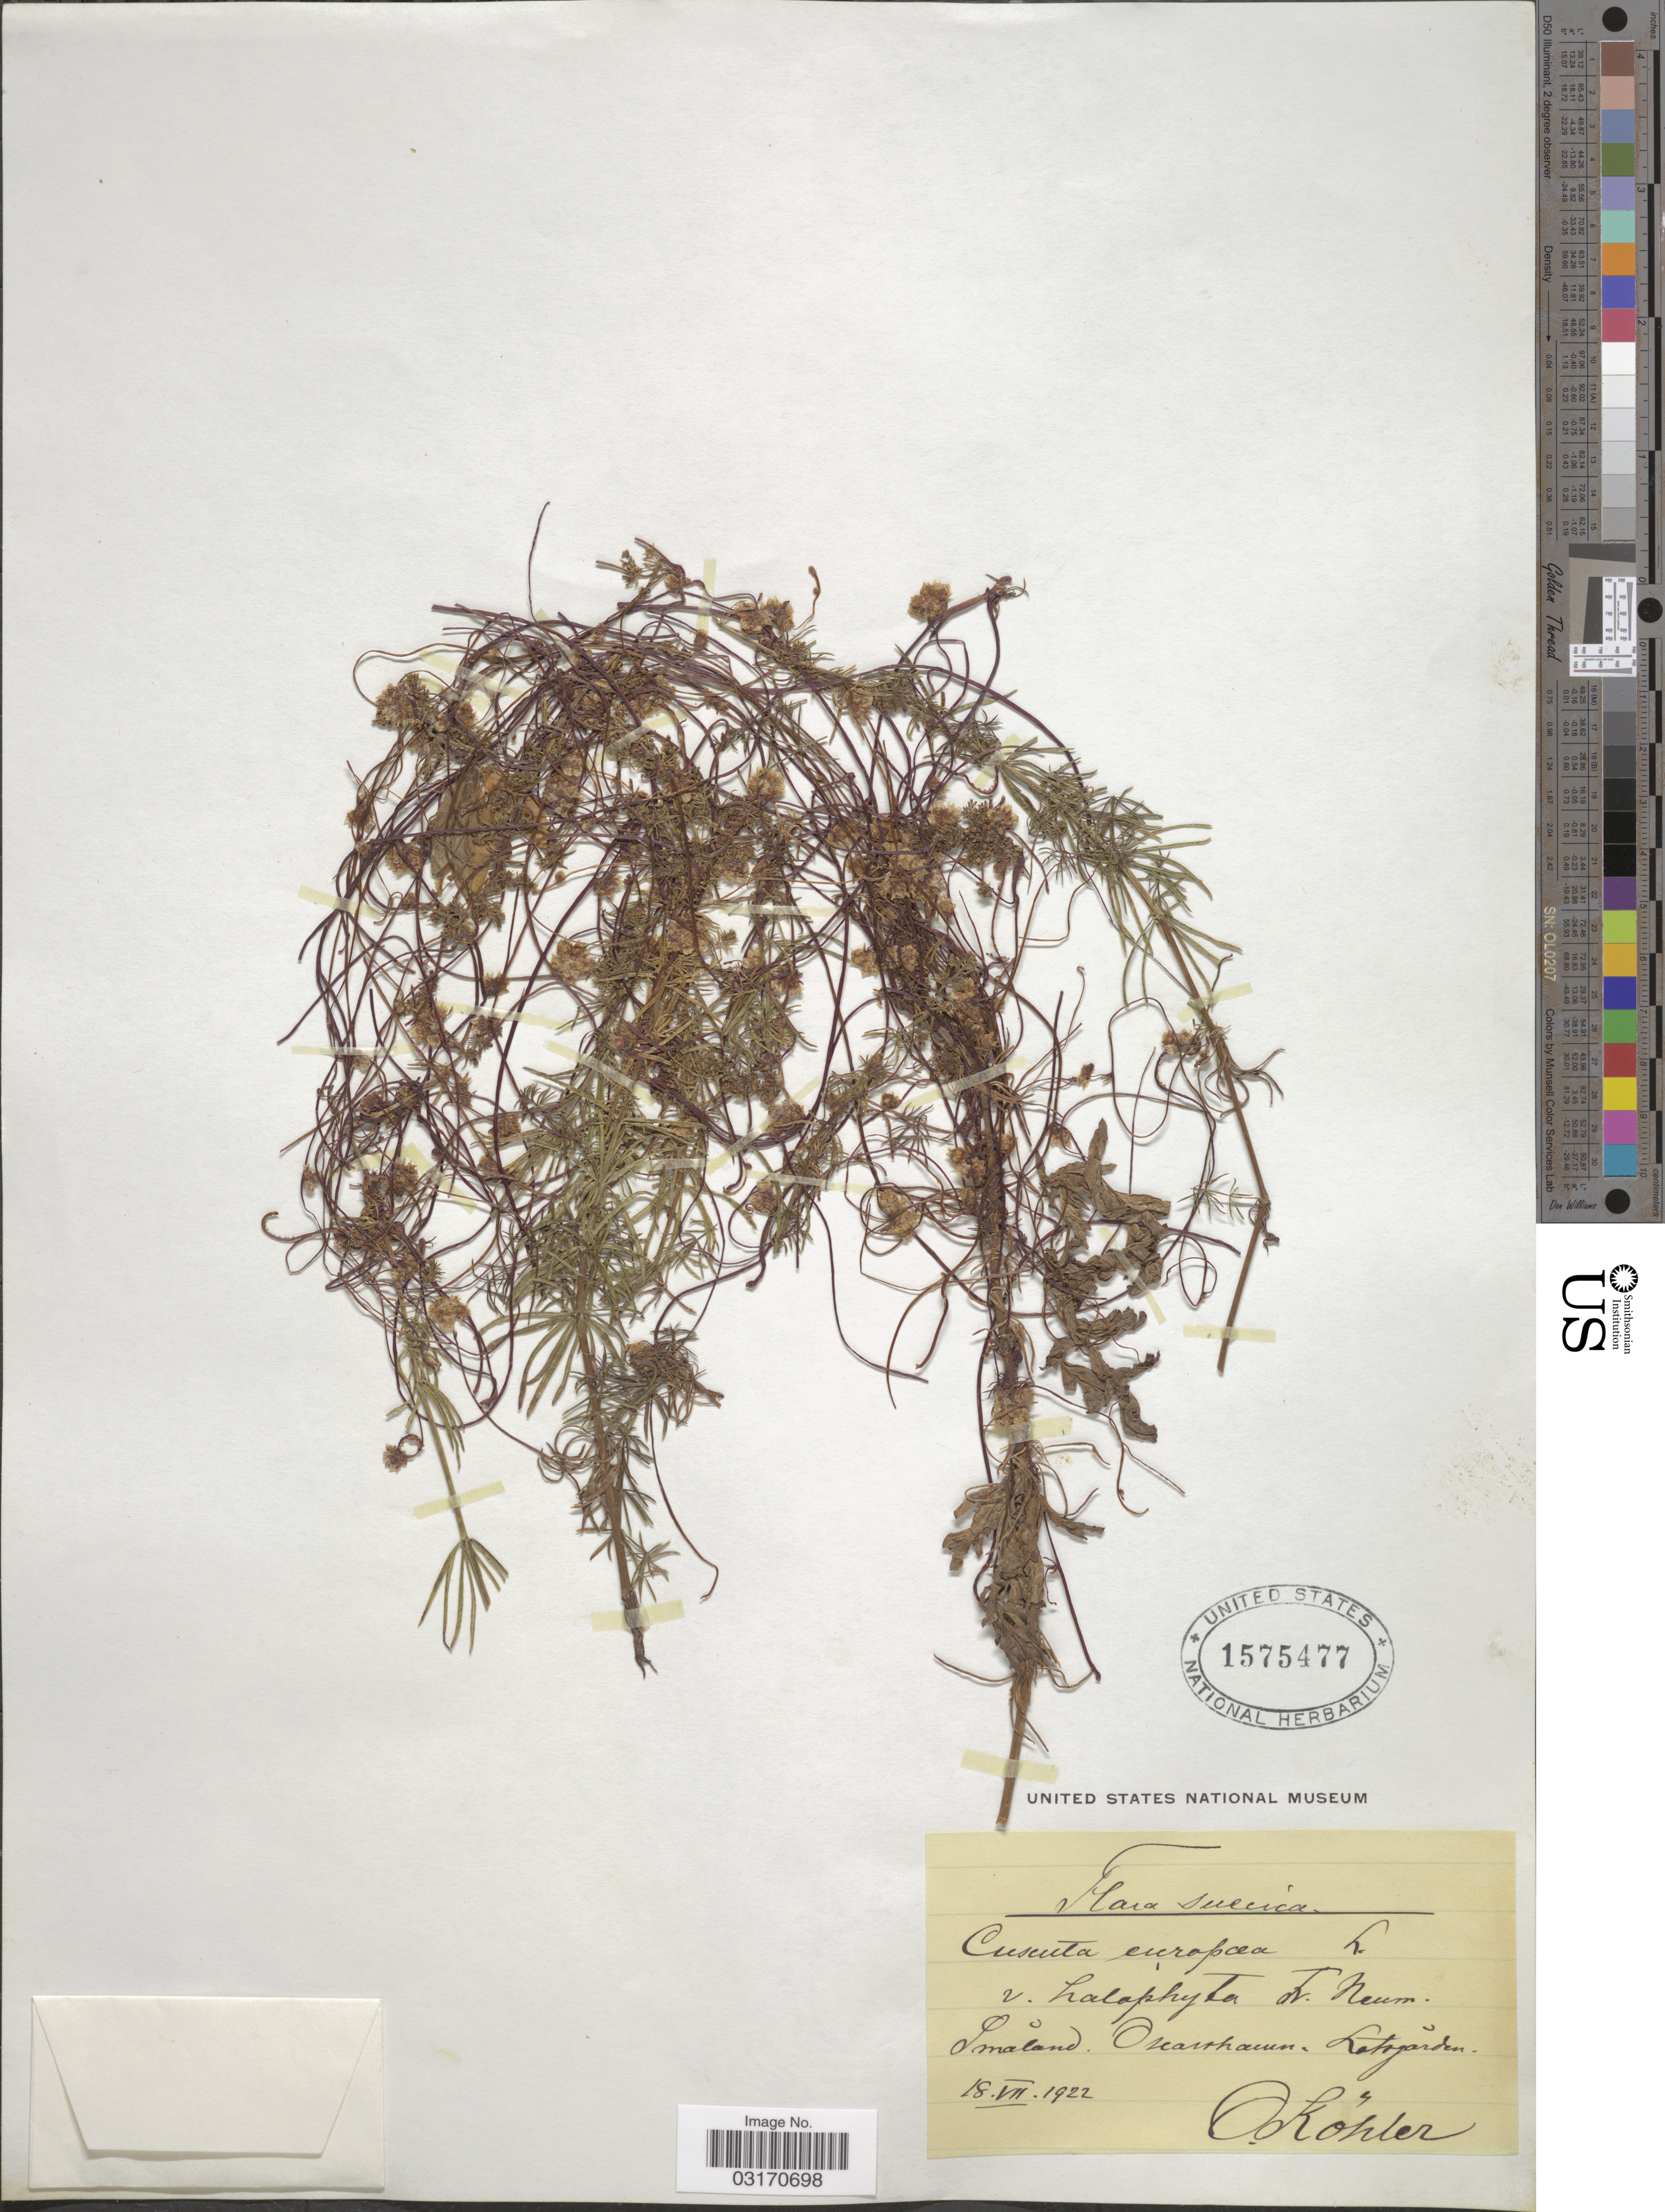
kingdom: Plantae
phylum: Tracheophyta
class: Magnoliopsida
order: Solanales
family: Convolvulaceae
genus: Cuscuta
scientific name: Cuscuta europaea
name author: L.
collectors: O. Köhler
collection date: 1922-07-18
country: Sweden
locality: Suecica. Småland. Oscarshamn. Lotsgarden.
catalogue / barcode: US 1575477